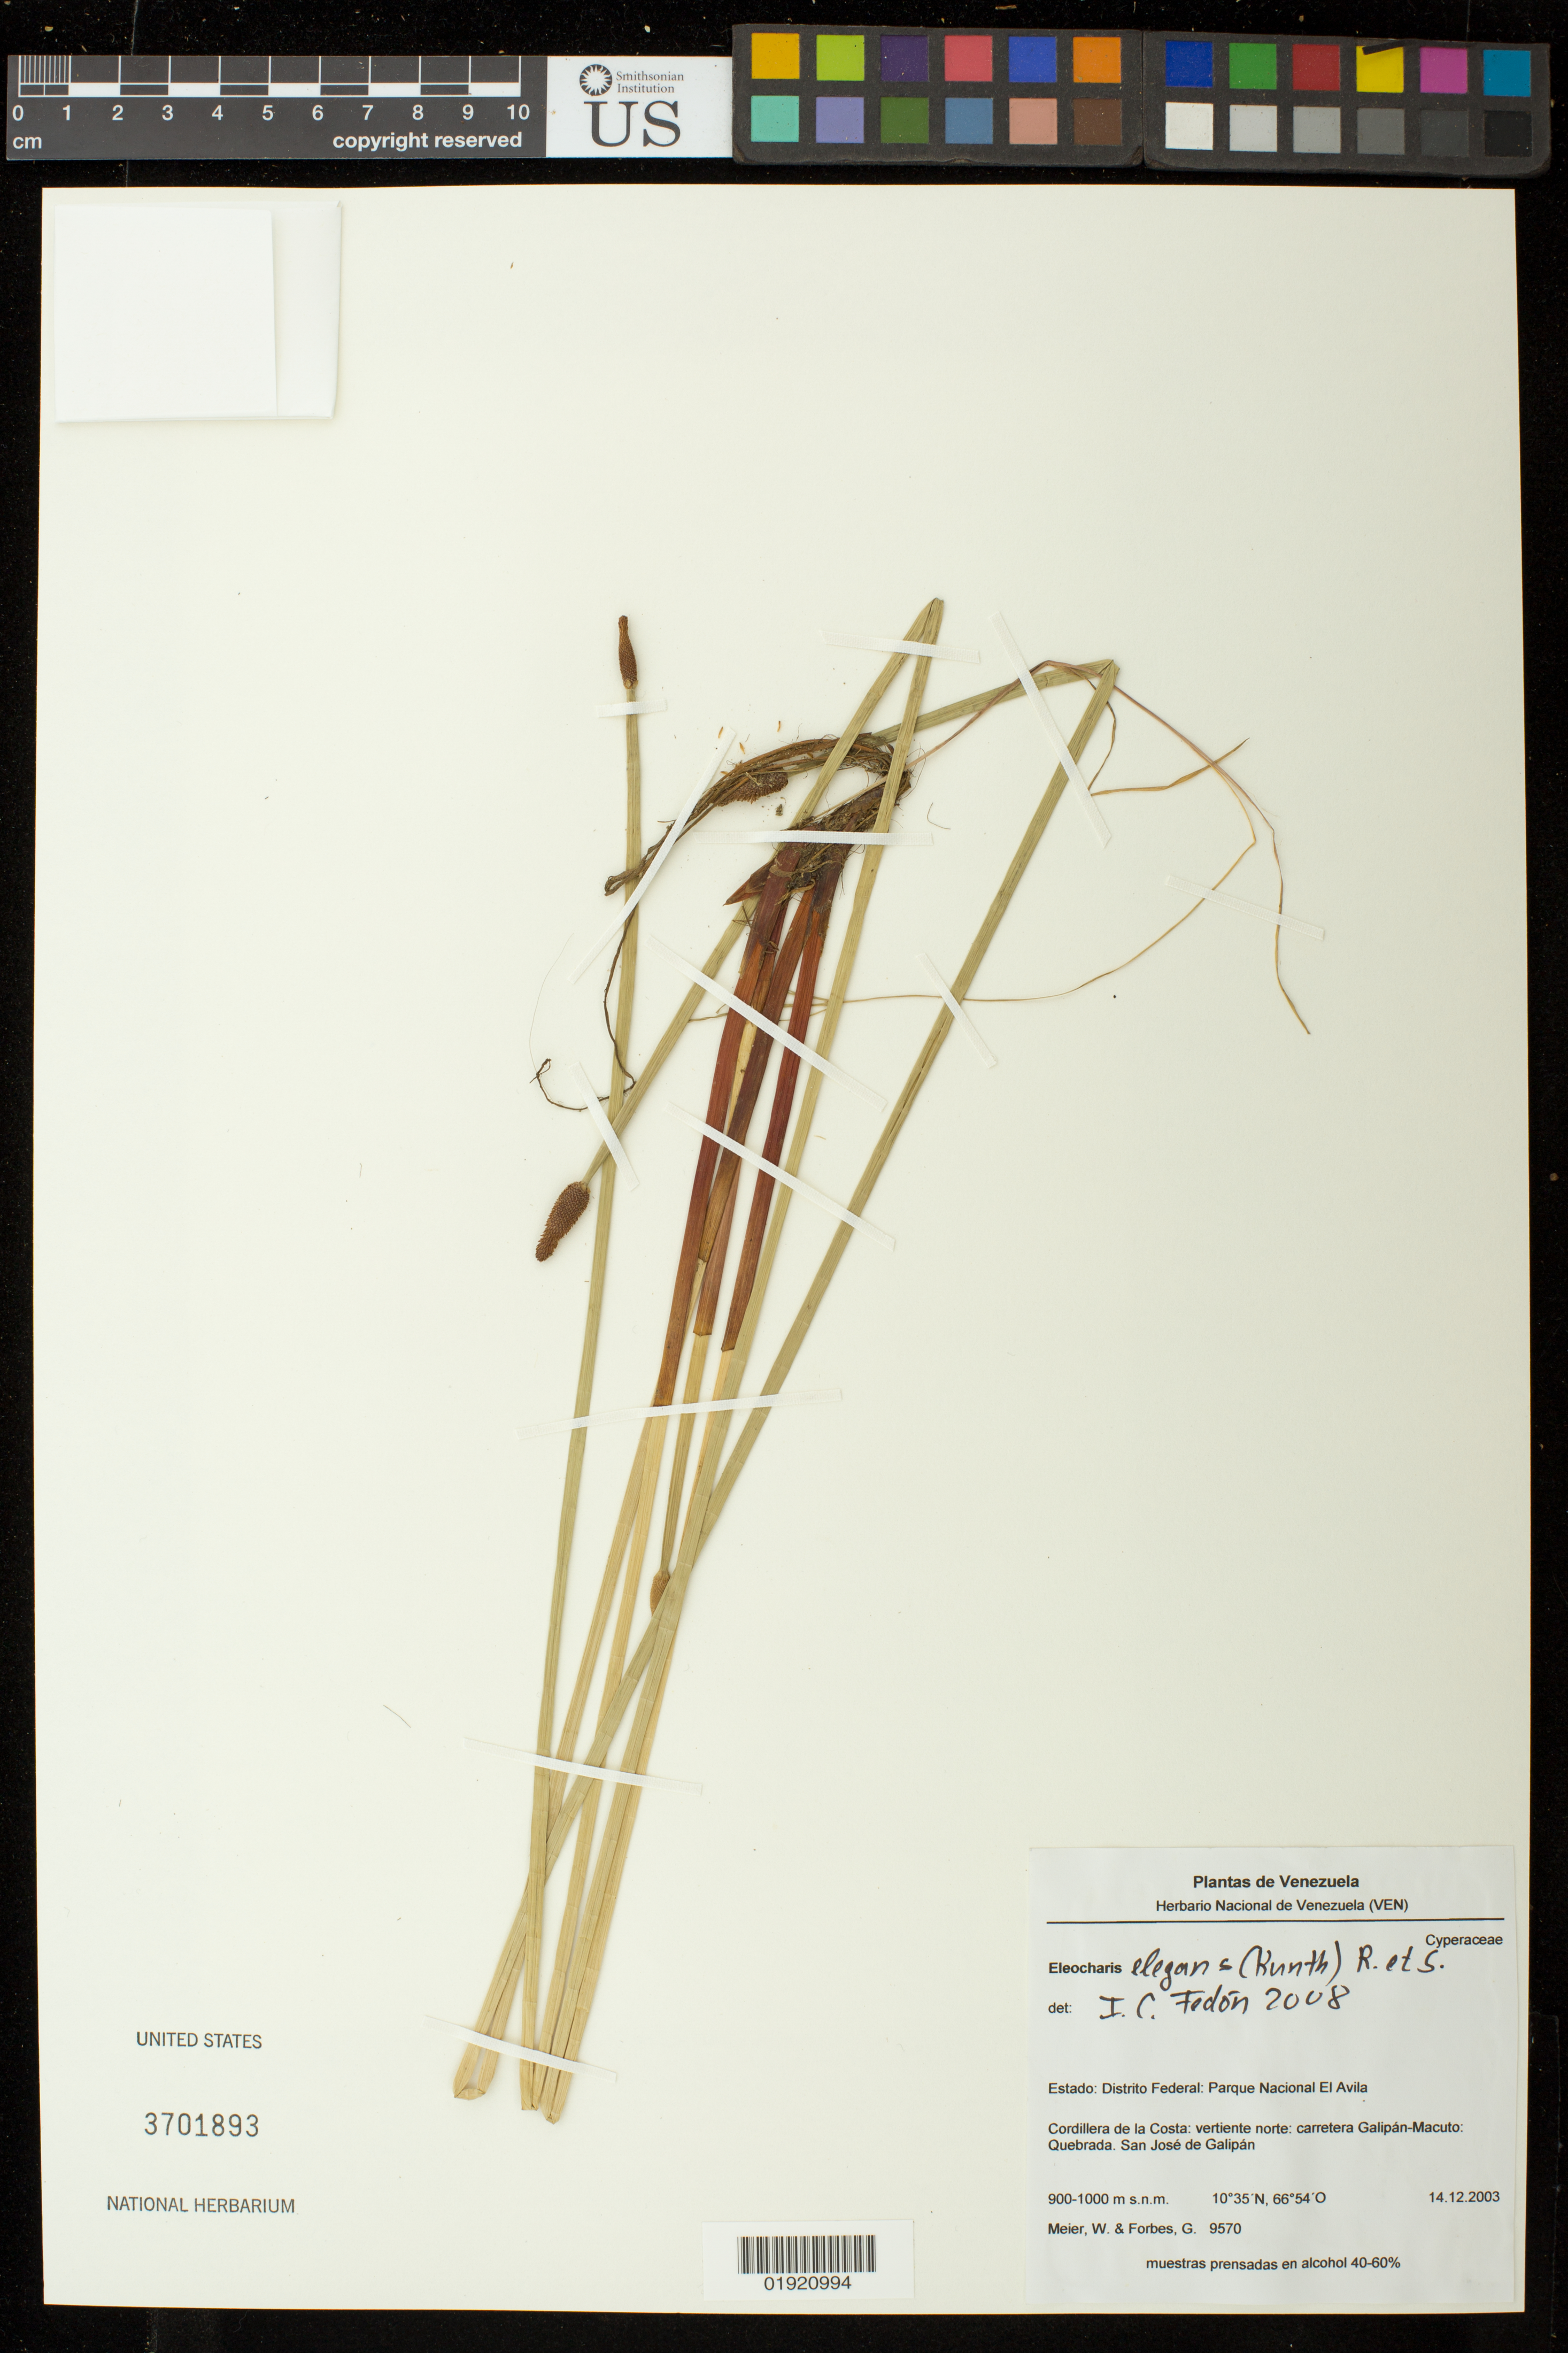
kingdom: Plantae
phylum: Tracheophyta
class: Liliopsida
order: Poales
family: Cyperaceae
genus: Eleocharis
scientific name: Eleocharis elegans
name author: (Kunth) Roem. & Schult.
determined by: Fedon, I. C.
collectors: W. Meier & G. Forbes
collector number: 9570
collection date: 2003-12-14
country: Venezuela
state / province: Miranda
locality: Estado: Distrito Federal: Parque Nacional El Avila. Cordillera de la Costa: vertiente norte: carretera Galipan-Macuto: Quebrada. San Jose de Galipan.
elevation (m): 900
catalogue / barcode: US 3701893